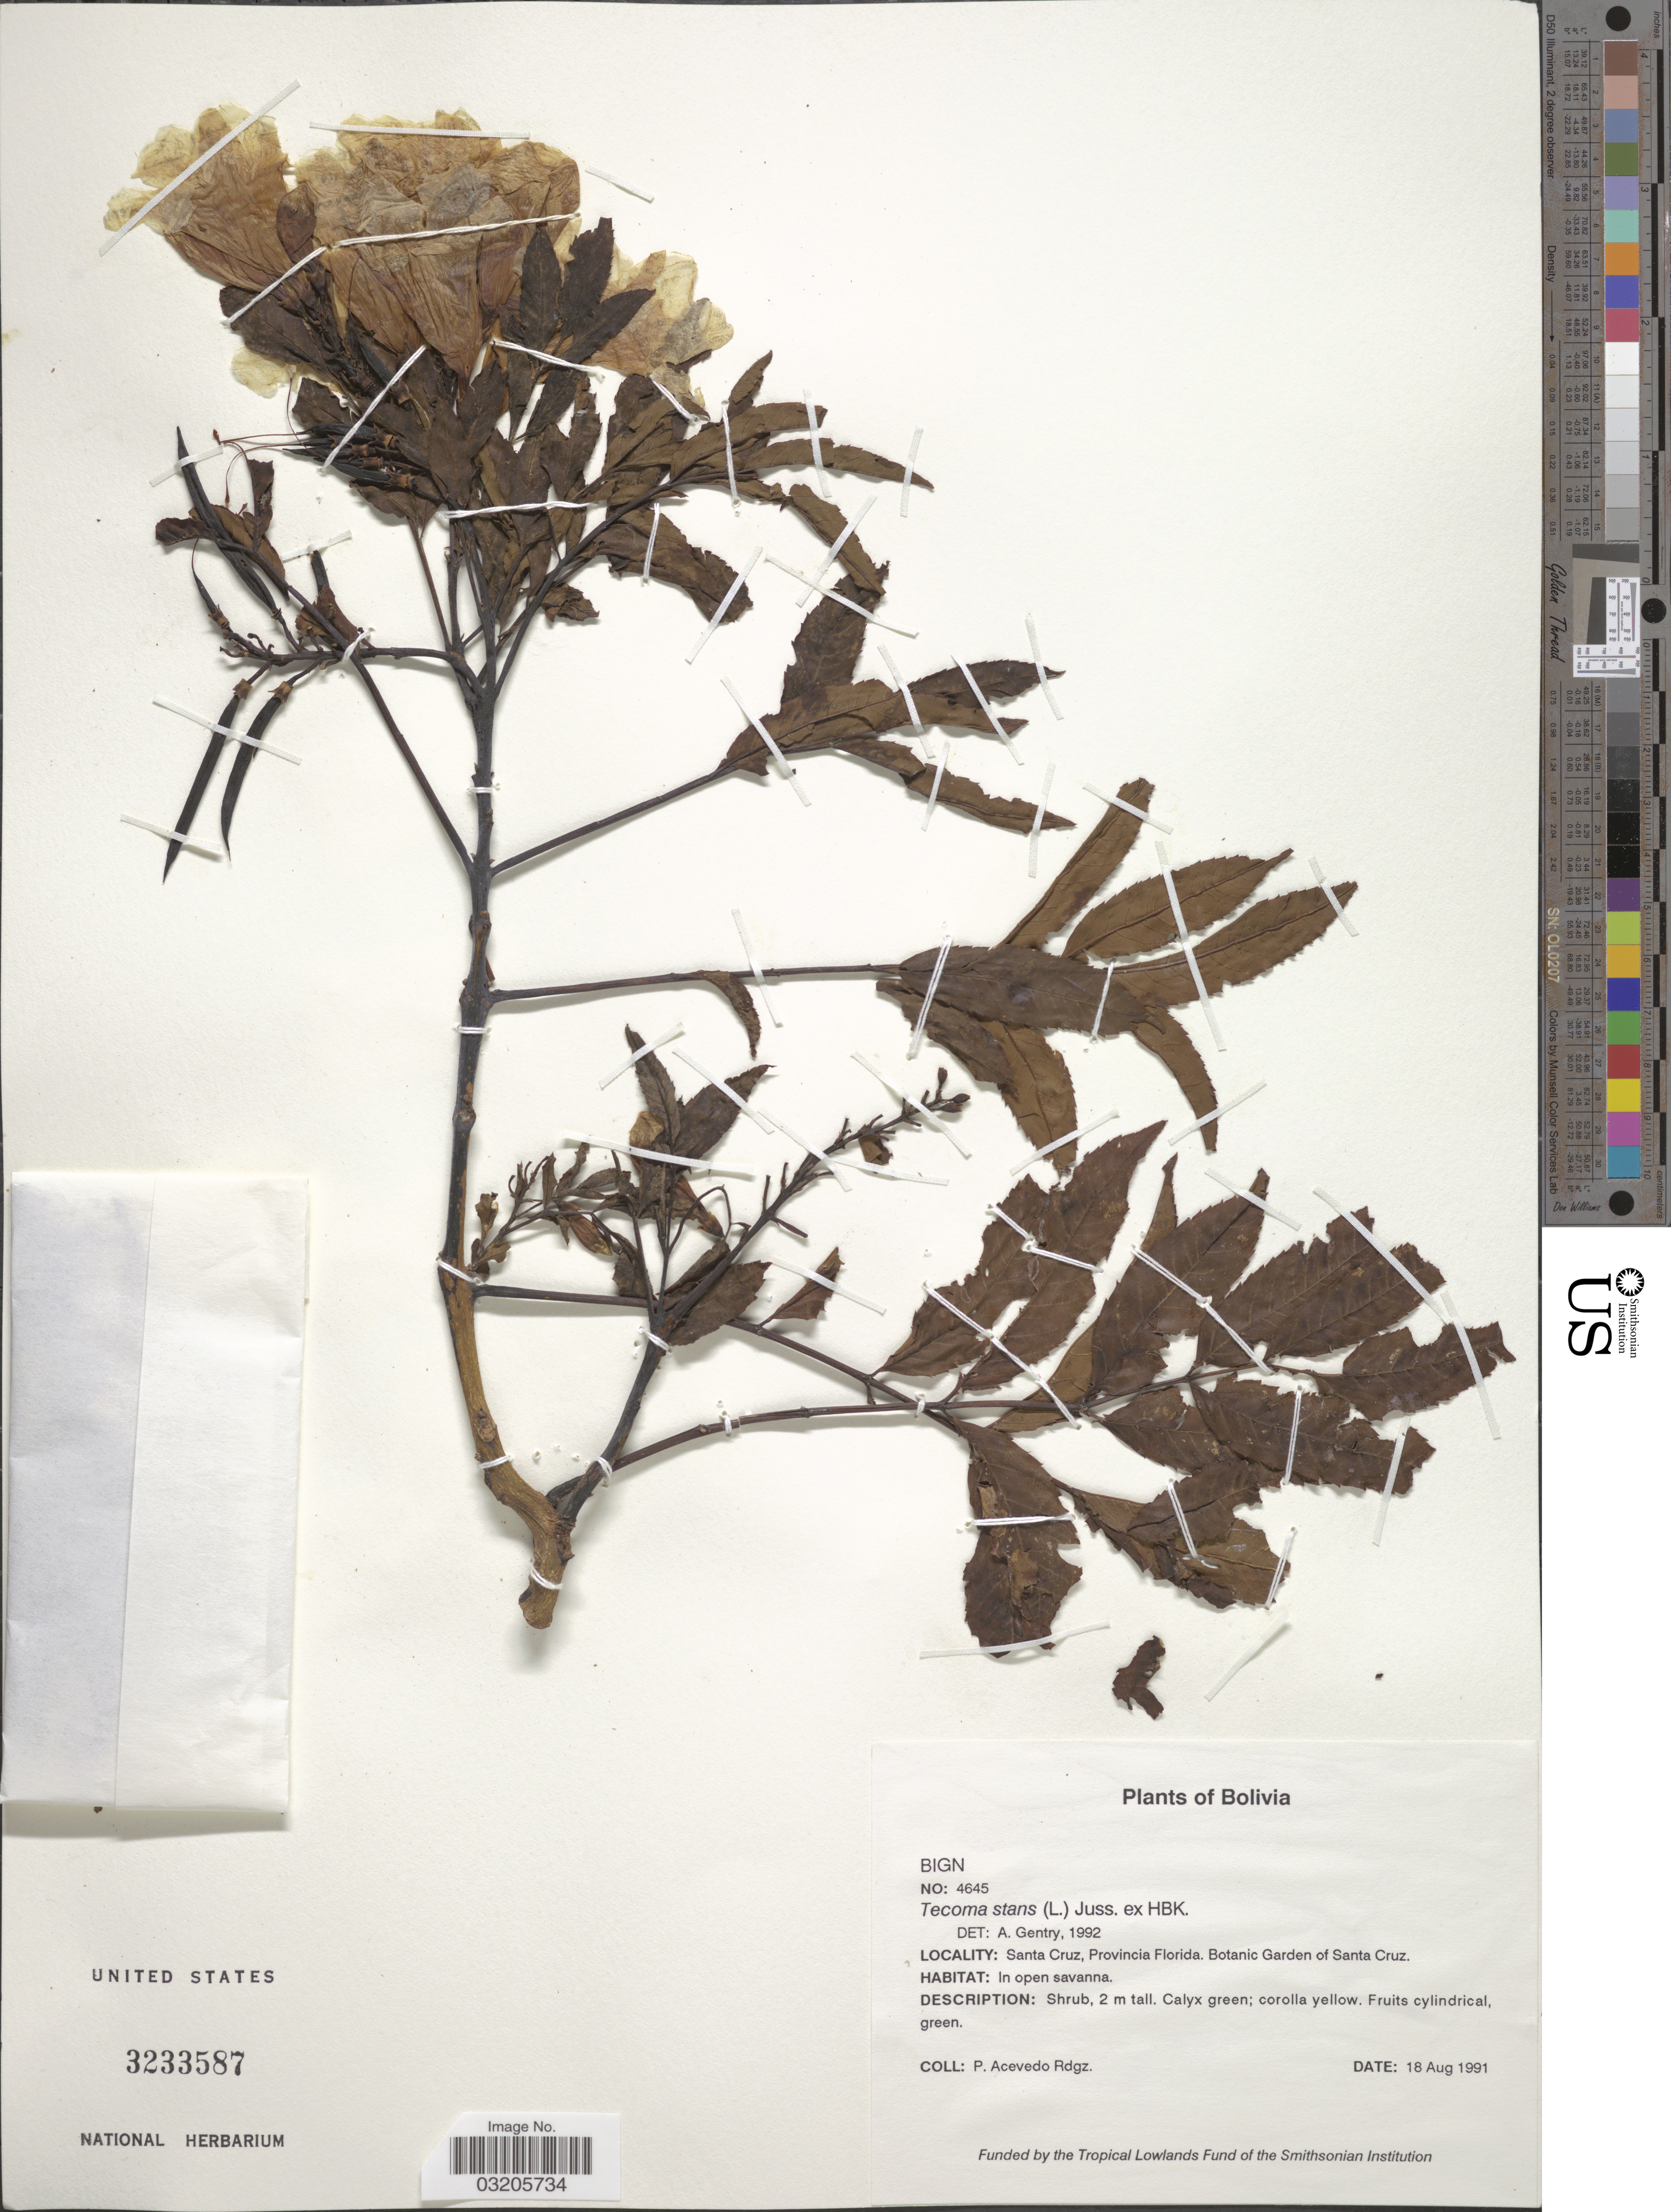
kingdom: Plantae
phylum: Tracheophyta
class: Magnoliopsida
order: Lamiales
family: Bignoniaceae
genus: Tecoma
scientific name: Tecoma stans var. stans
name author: (L.) Juss. ex Kunth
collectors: P. Acevedo-Rodr.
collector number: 4645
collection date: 1991-08-18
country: Bolivia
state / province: Santa Cruz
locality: Provincia Florida. Botanic Garden of Santa Cruz.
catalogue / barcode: US 3233587